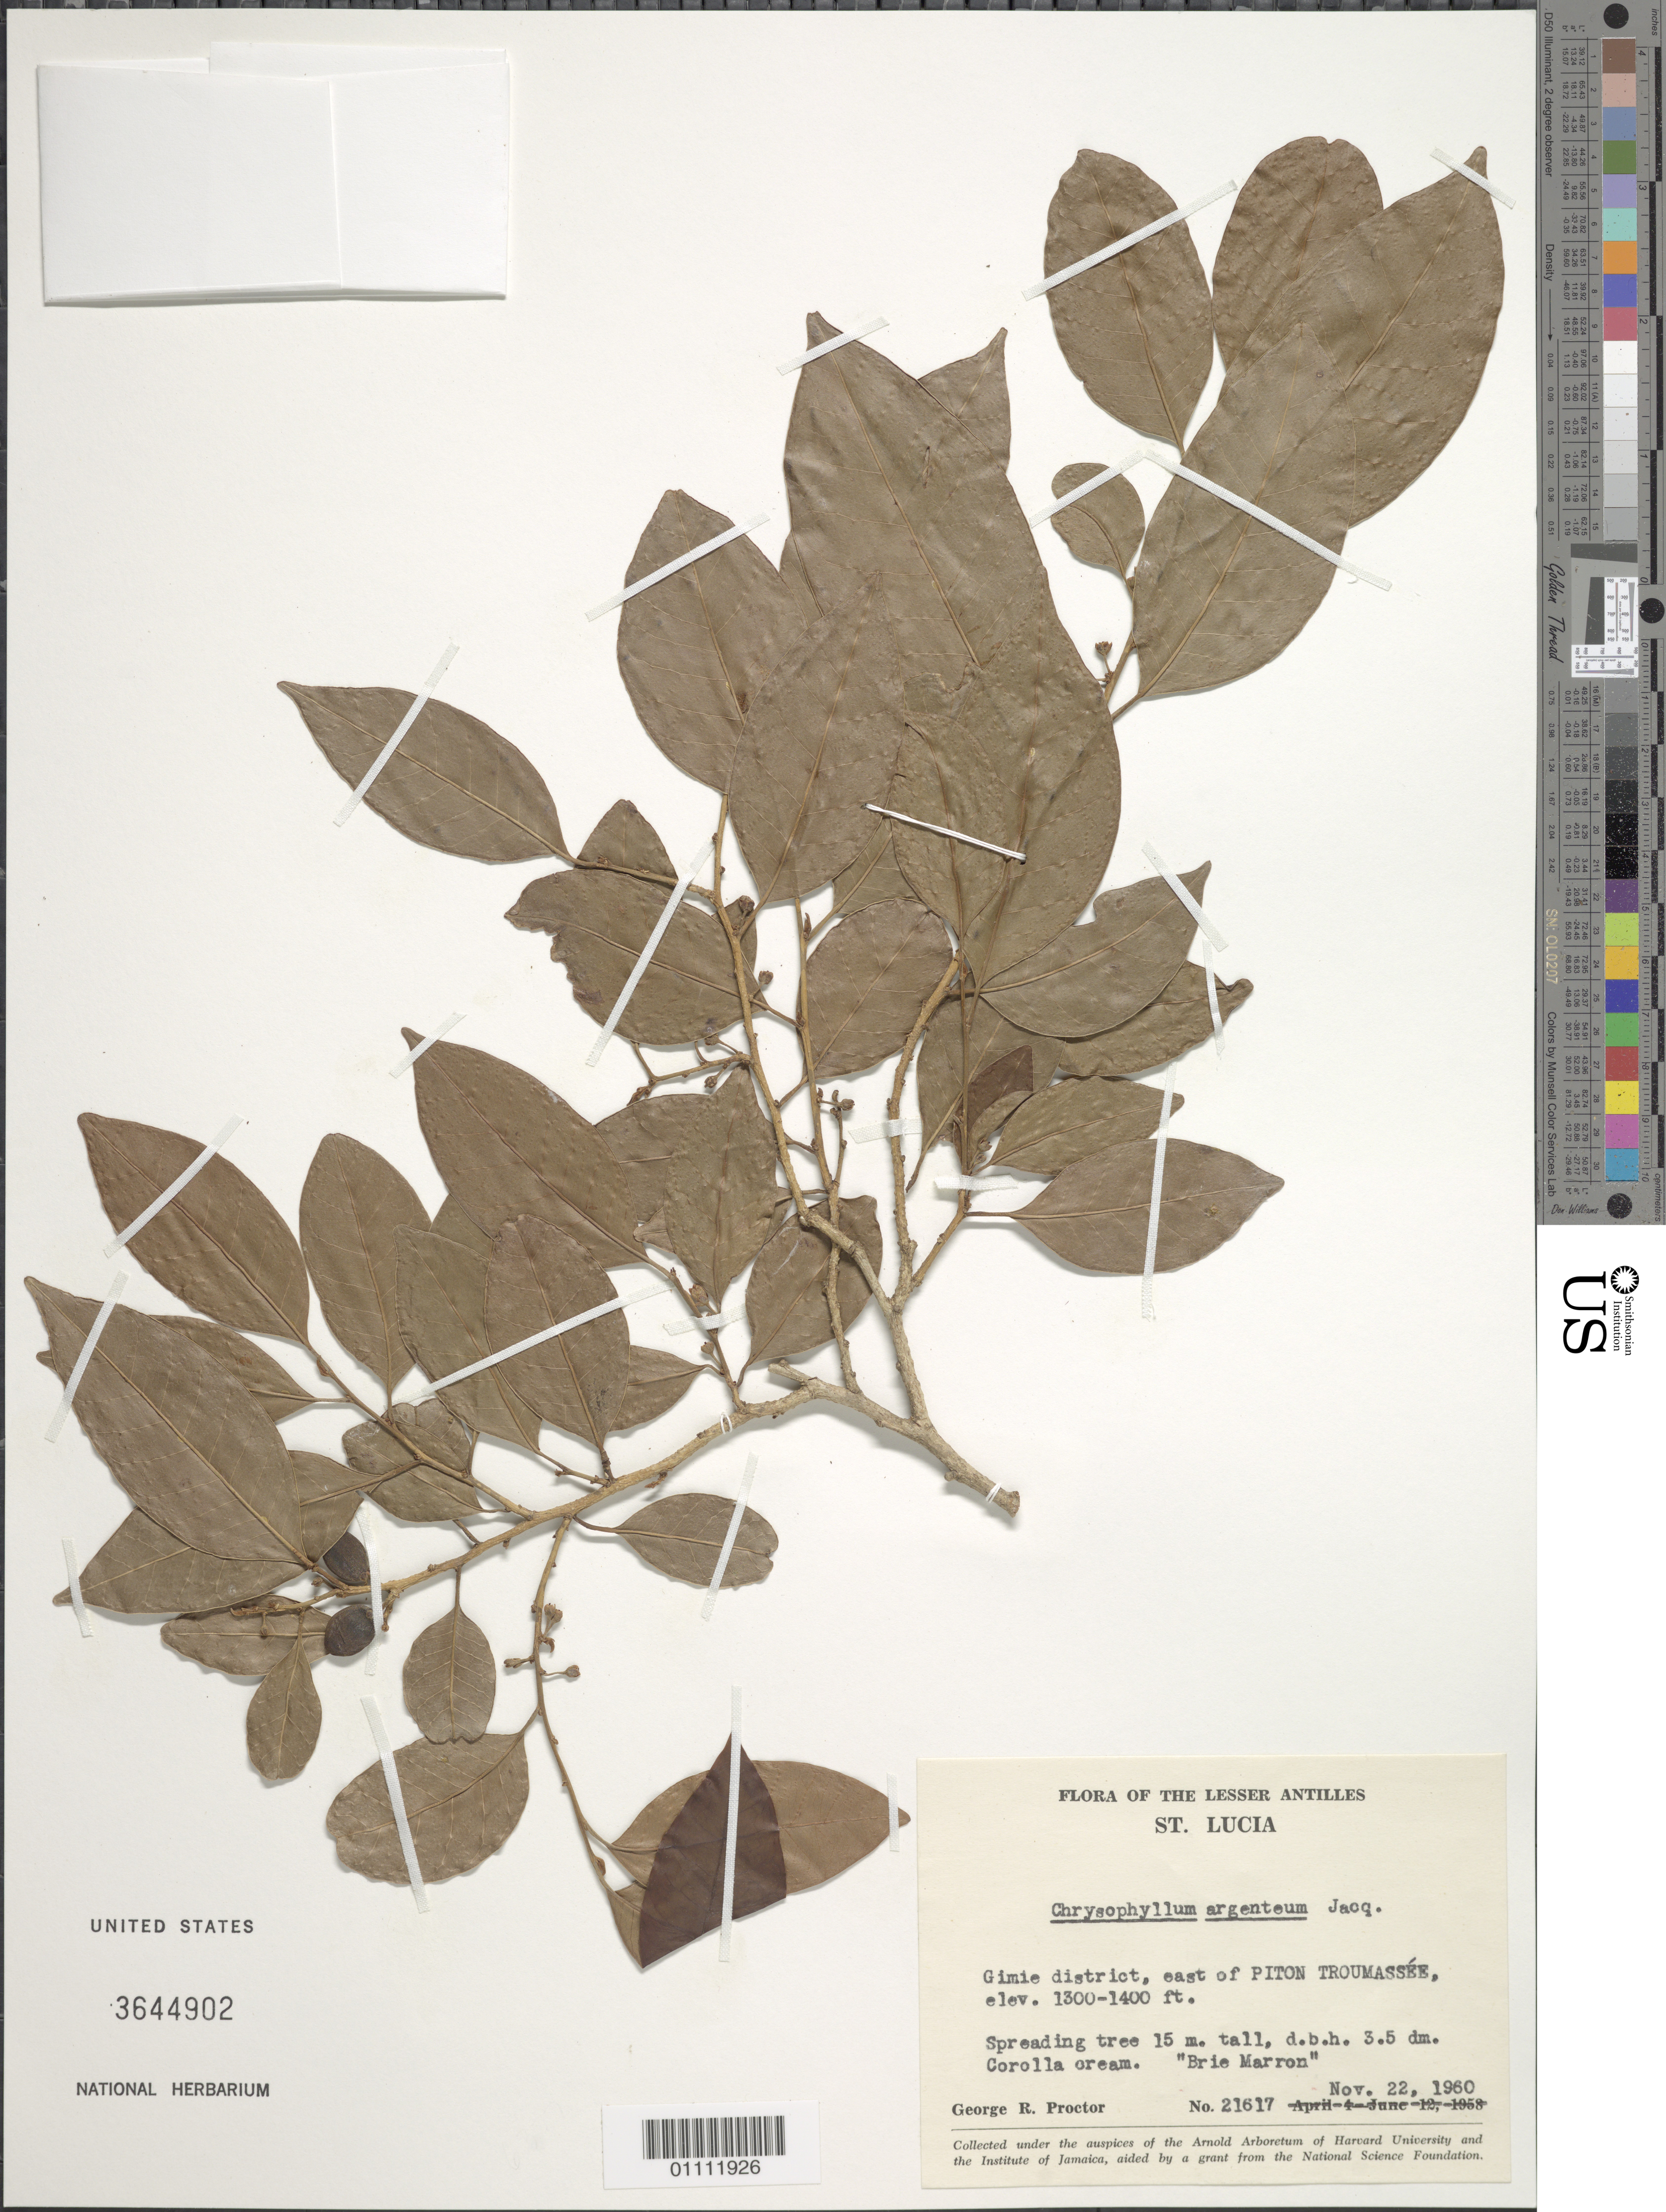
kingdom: Plantae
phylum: Tracheophyta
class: Magnoliopsida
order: Ericales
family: Sapotaceae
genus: Chrysophyllum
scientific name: Chrysophyllum argenteum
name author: Jacq.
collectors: G. R. Proctor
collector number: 21617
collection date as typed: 22 Nov 1960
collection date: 1960-11-22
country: St. Lucia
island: St. Lucia I.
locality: Gimie district, E of Piton Troumassée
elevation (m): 396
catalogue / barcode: US 3644902